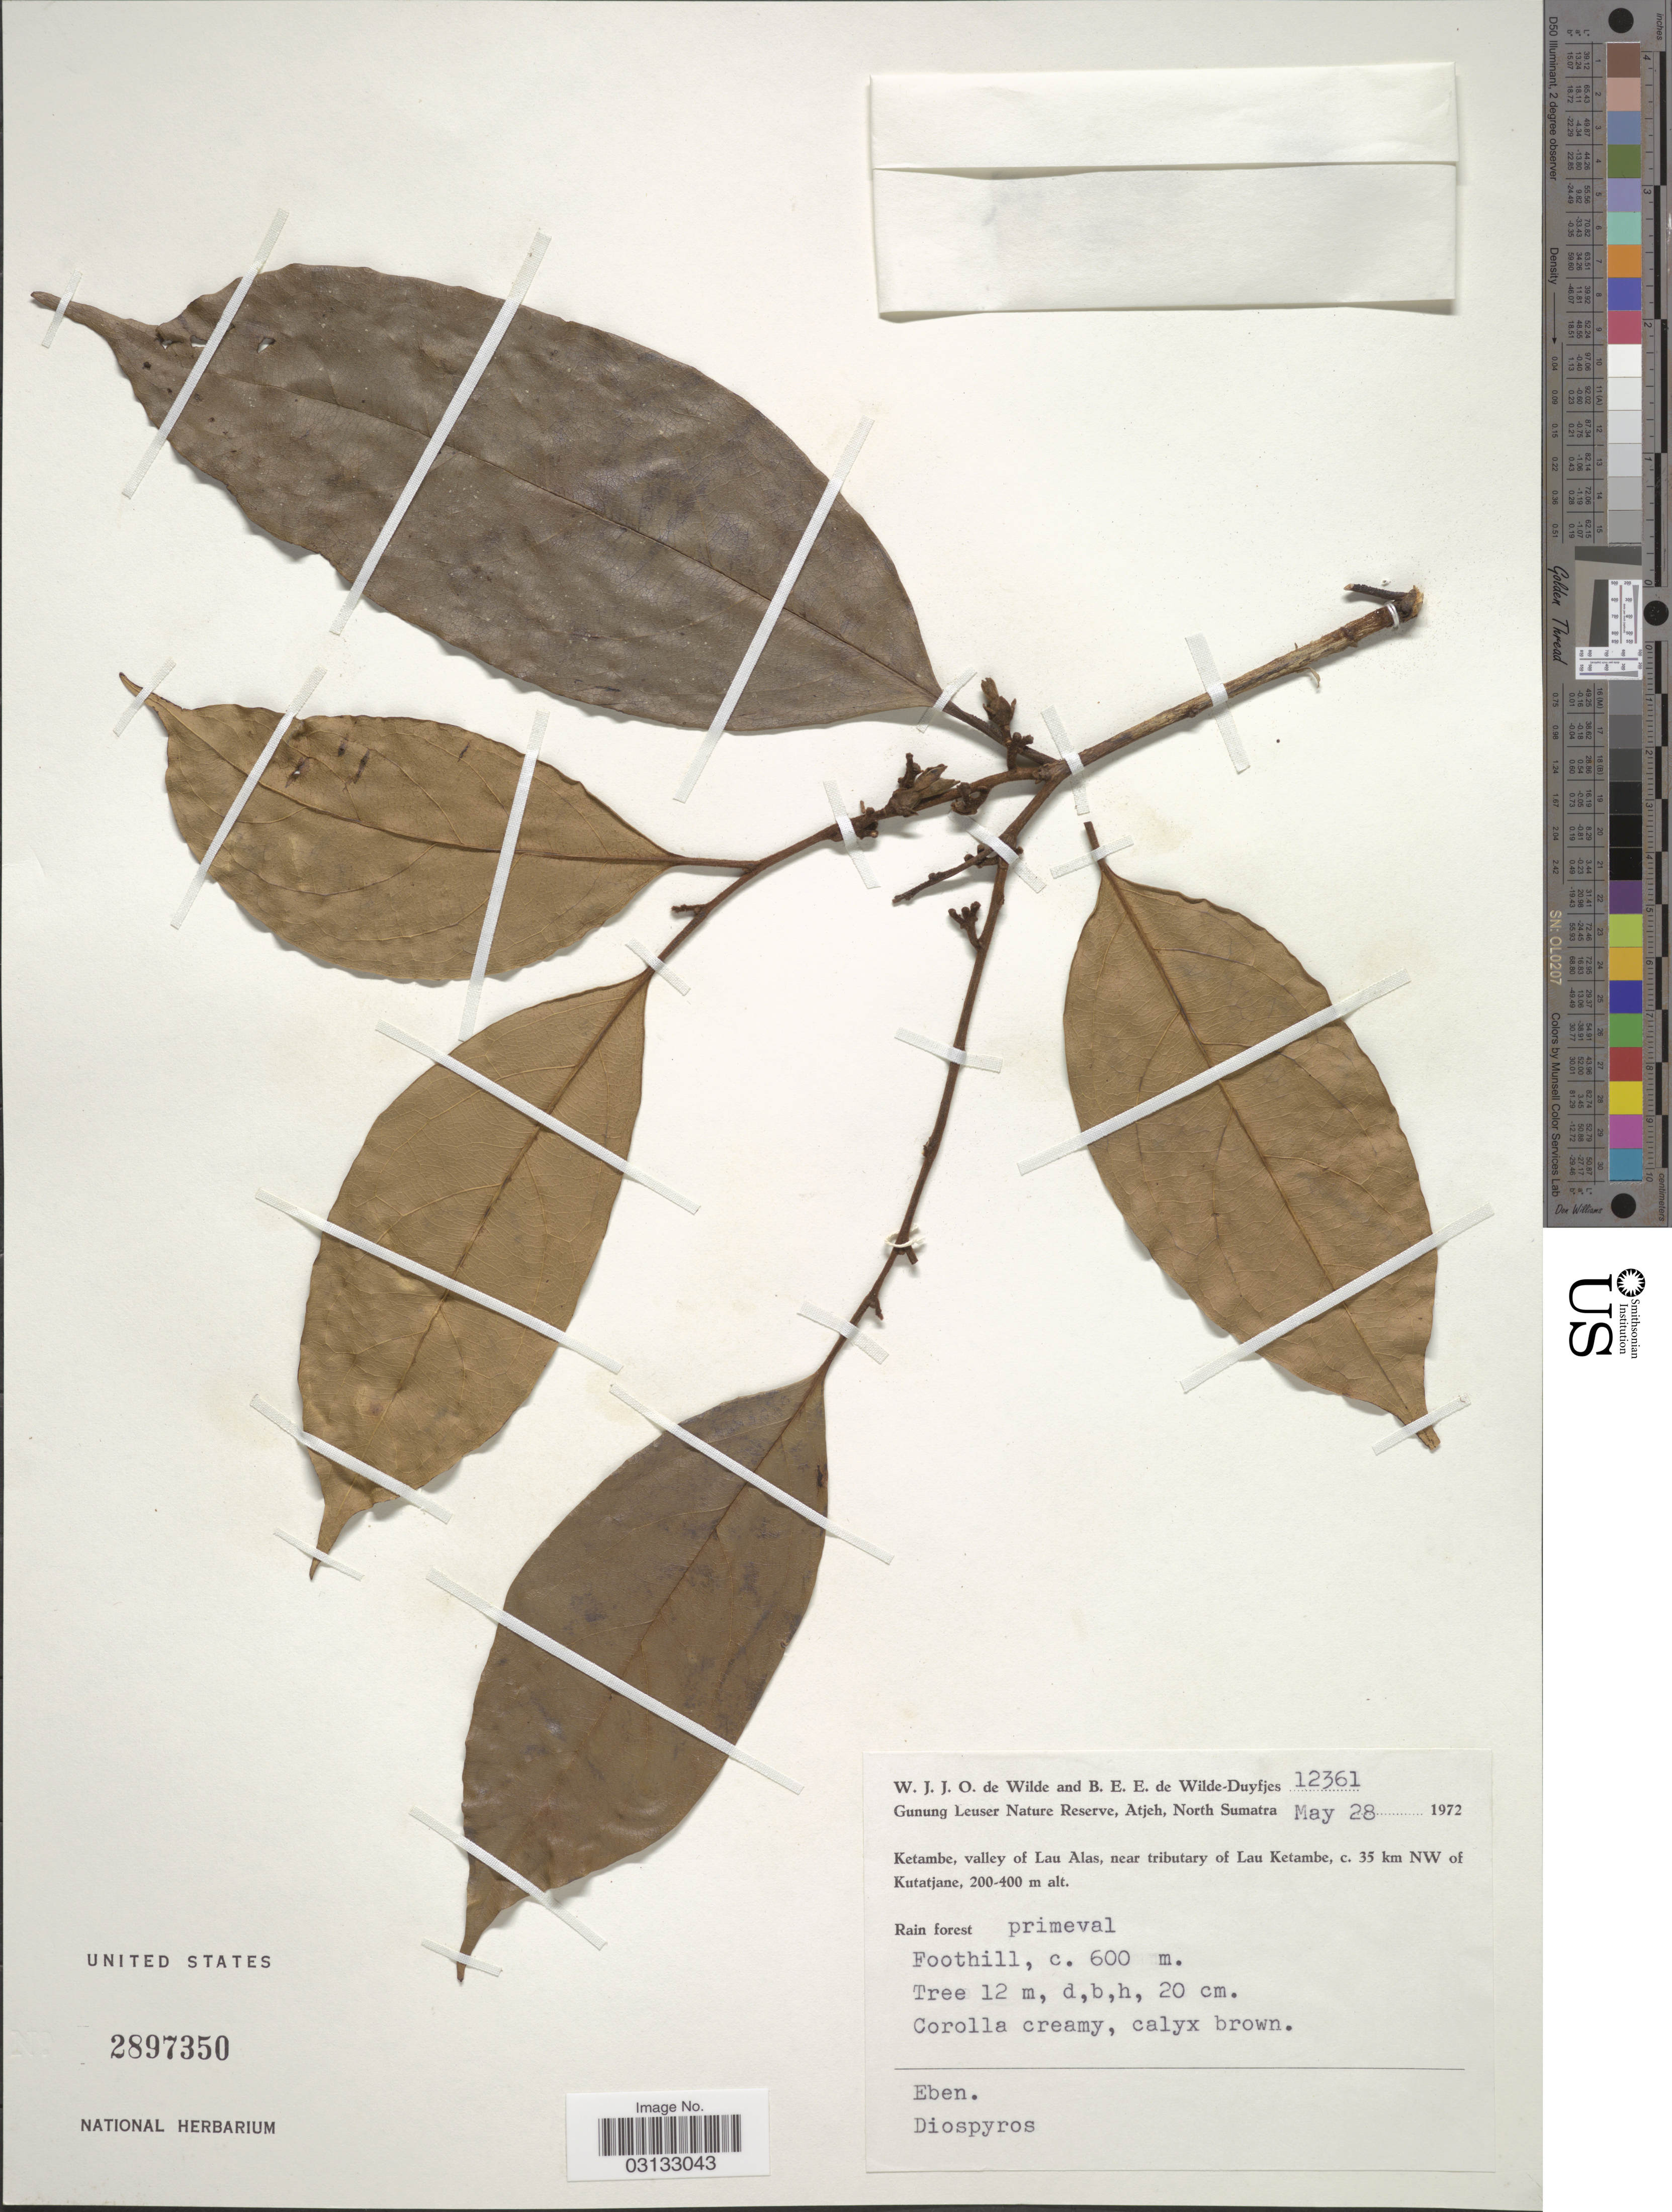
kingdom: Plantae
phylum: Tracheophyta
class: Magnoliopsida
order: Ericales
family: Ebenaceae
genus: Diospyros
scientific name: Diospyros sp.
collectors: W. J. de Wilde & B. E. de Wilde-Duyfjes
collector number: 12361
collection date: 1972-05-28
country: Indonesia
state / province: Sumatra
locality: Gunung Leuser Nature Reserve, Atjeh, North Sumatra, Ketambe, valley of Lau Alas, near tributary of Lau Ketambe, c. 35 km NW of Kutatjane.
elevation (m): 600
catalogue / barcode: US 2897350